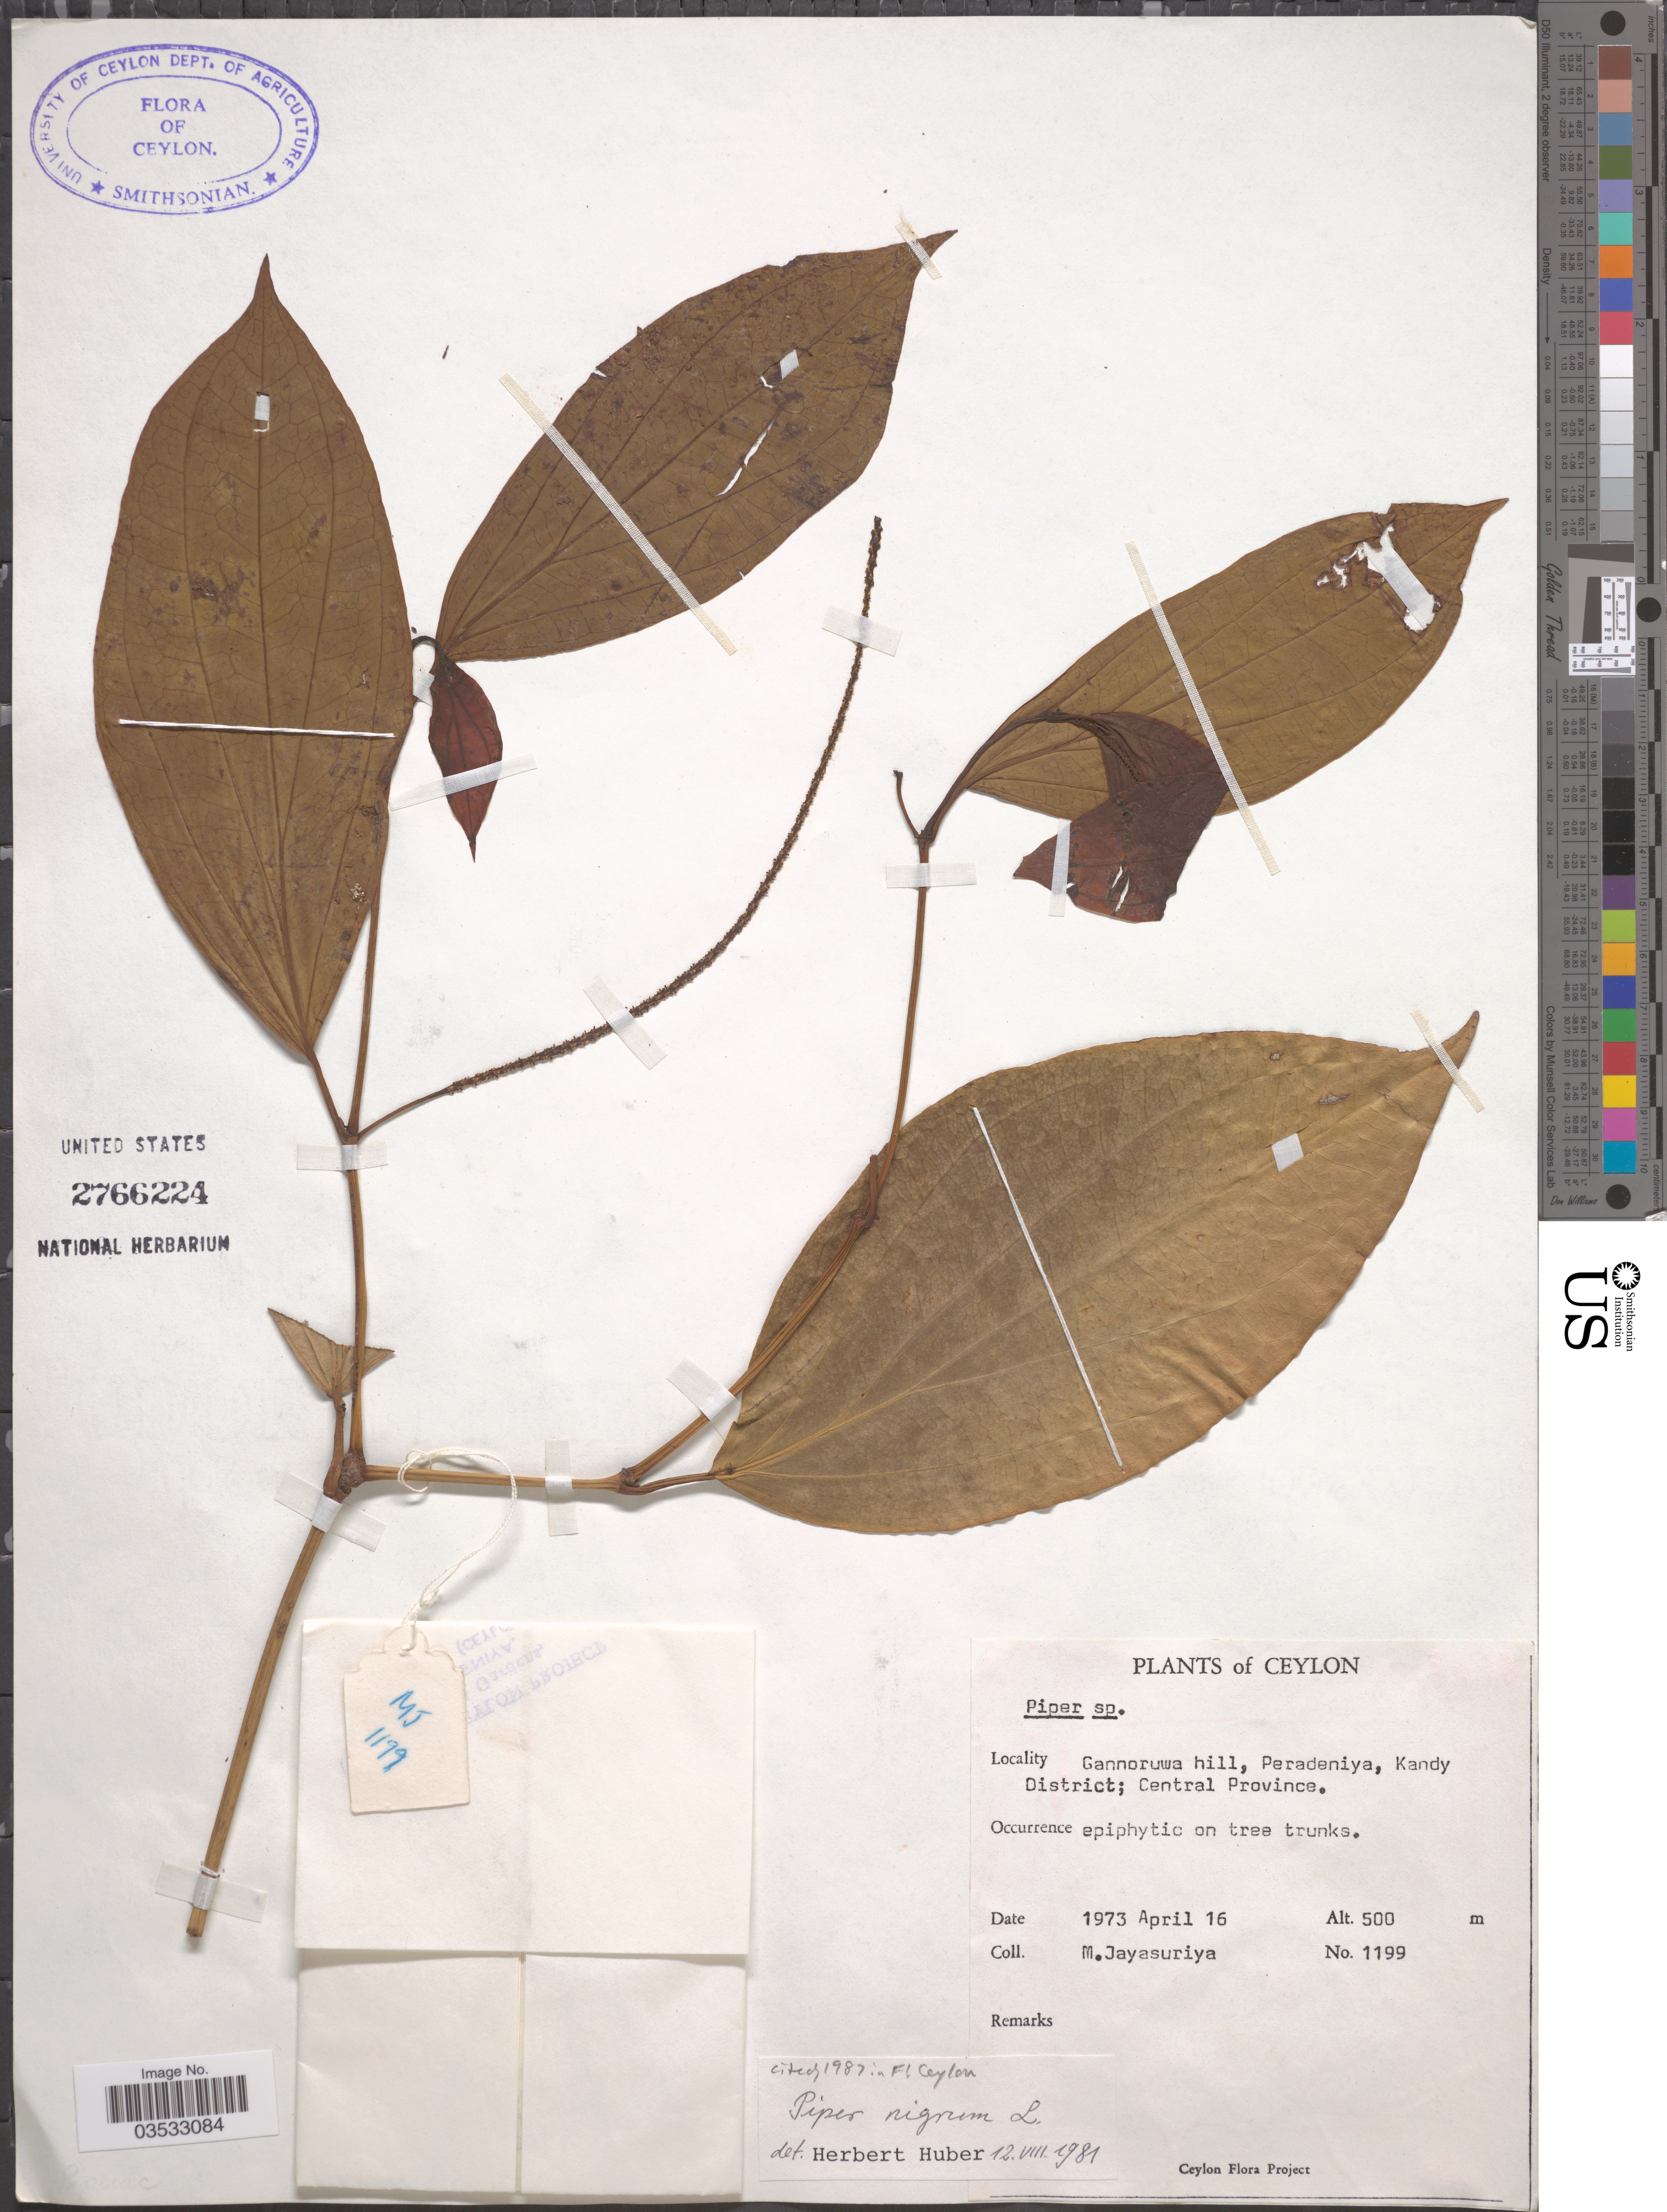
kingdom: Plantae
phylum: Tracheophyta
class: Magnoliopsida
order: Piperales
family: Piperaceae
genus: Piper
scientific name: Piper nigrum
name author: L.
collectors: M. Jayasuriya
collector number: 1199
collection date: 1973-04-16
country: Sri Lanka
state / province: Central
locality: Ceylon. Gannoruwa hill, Peradeniya, Kandy District.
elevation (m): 500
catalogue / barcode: US 2766224